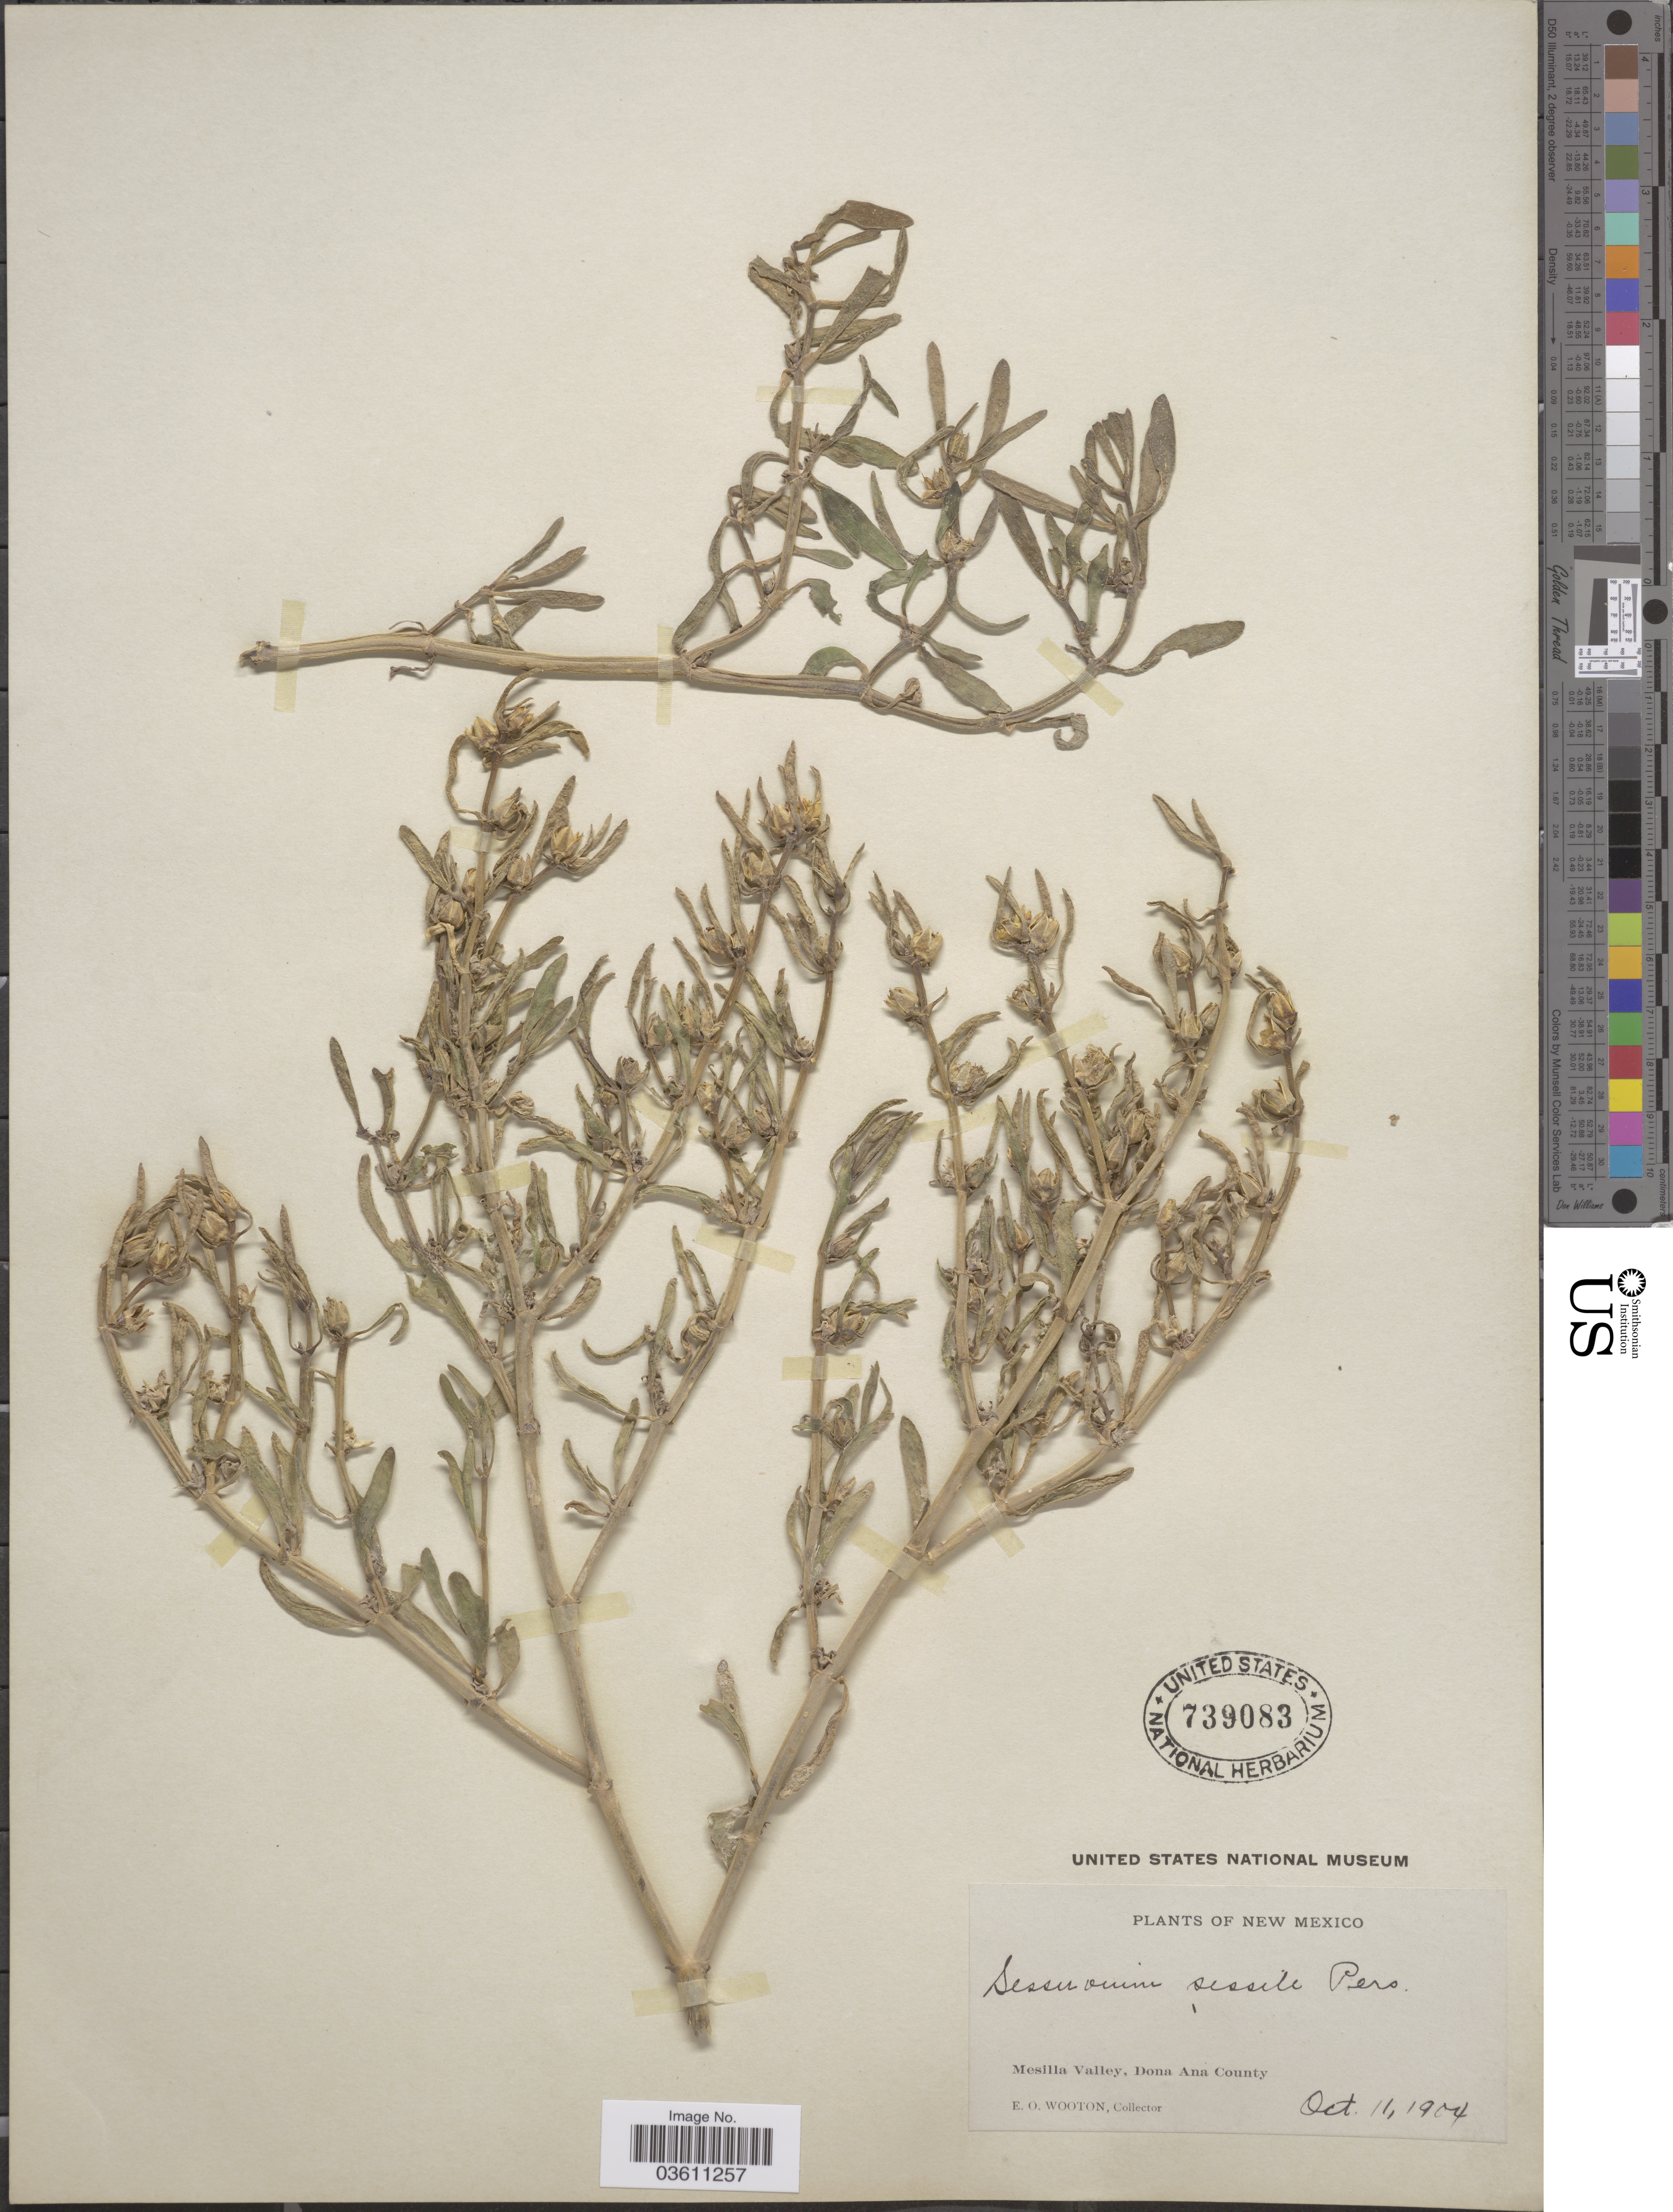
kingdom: Plantae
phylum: Tracheophyta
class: Magnoliopsida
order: Caryophyllales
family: Aizoaceae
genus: Sesuvium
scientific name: Sesuvium revolutifolium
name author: Ortega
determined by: Strong, Mark T., (BOT), Smithsonian Institution - National Museum of Natural History (UNITED STATES)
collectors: E. O. Wooton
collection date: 1904-10-11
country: United States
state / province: New Mexico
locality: Mesilla Valley, Dona Ana County.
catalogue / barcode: US 739083